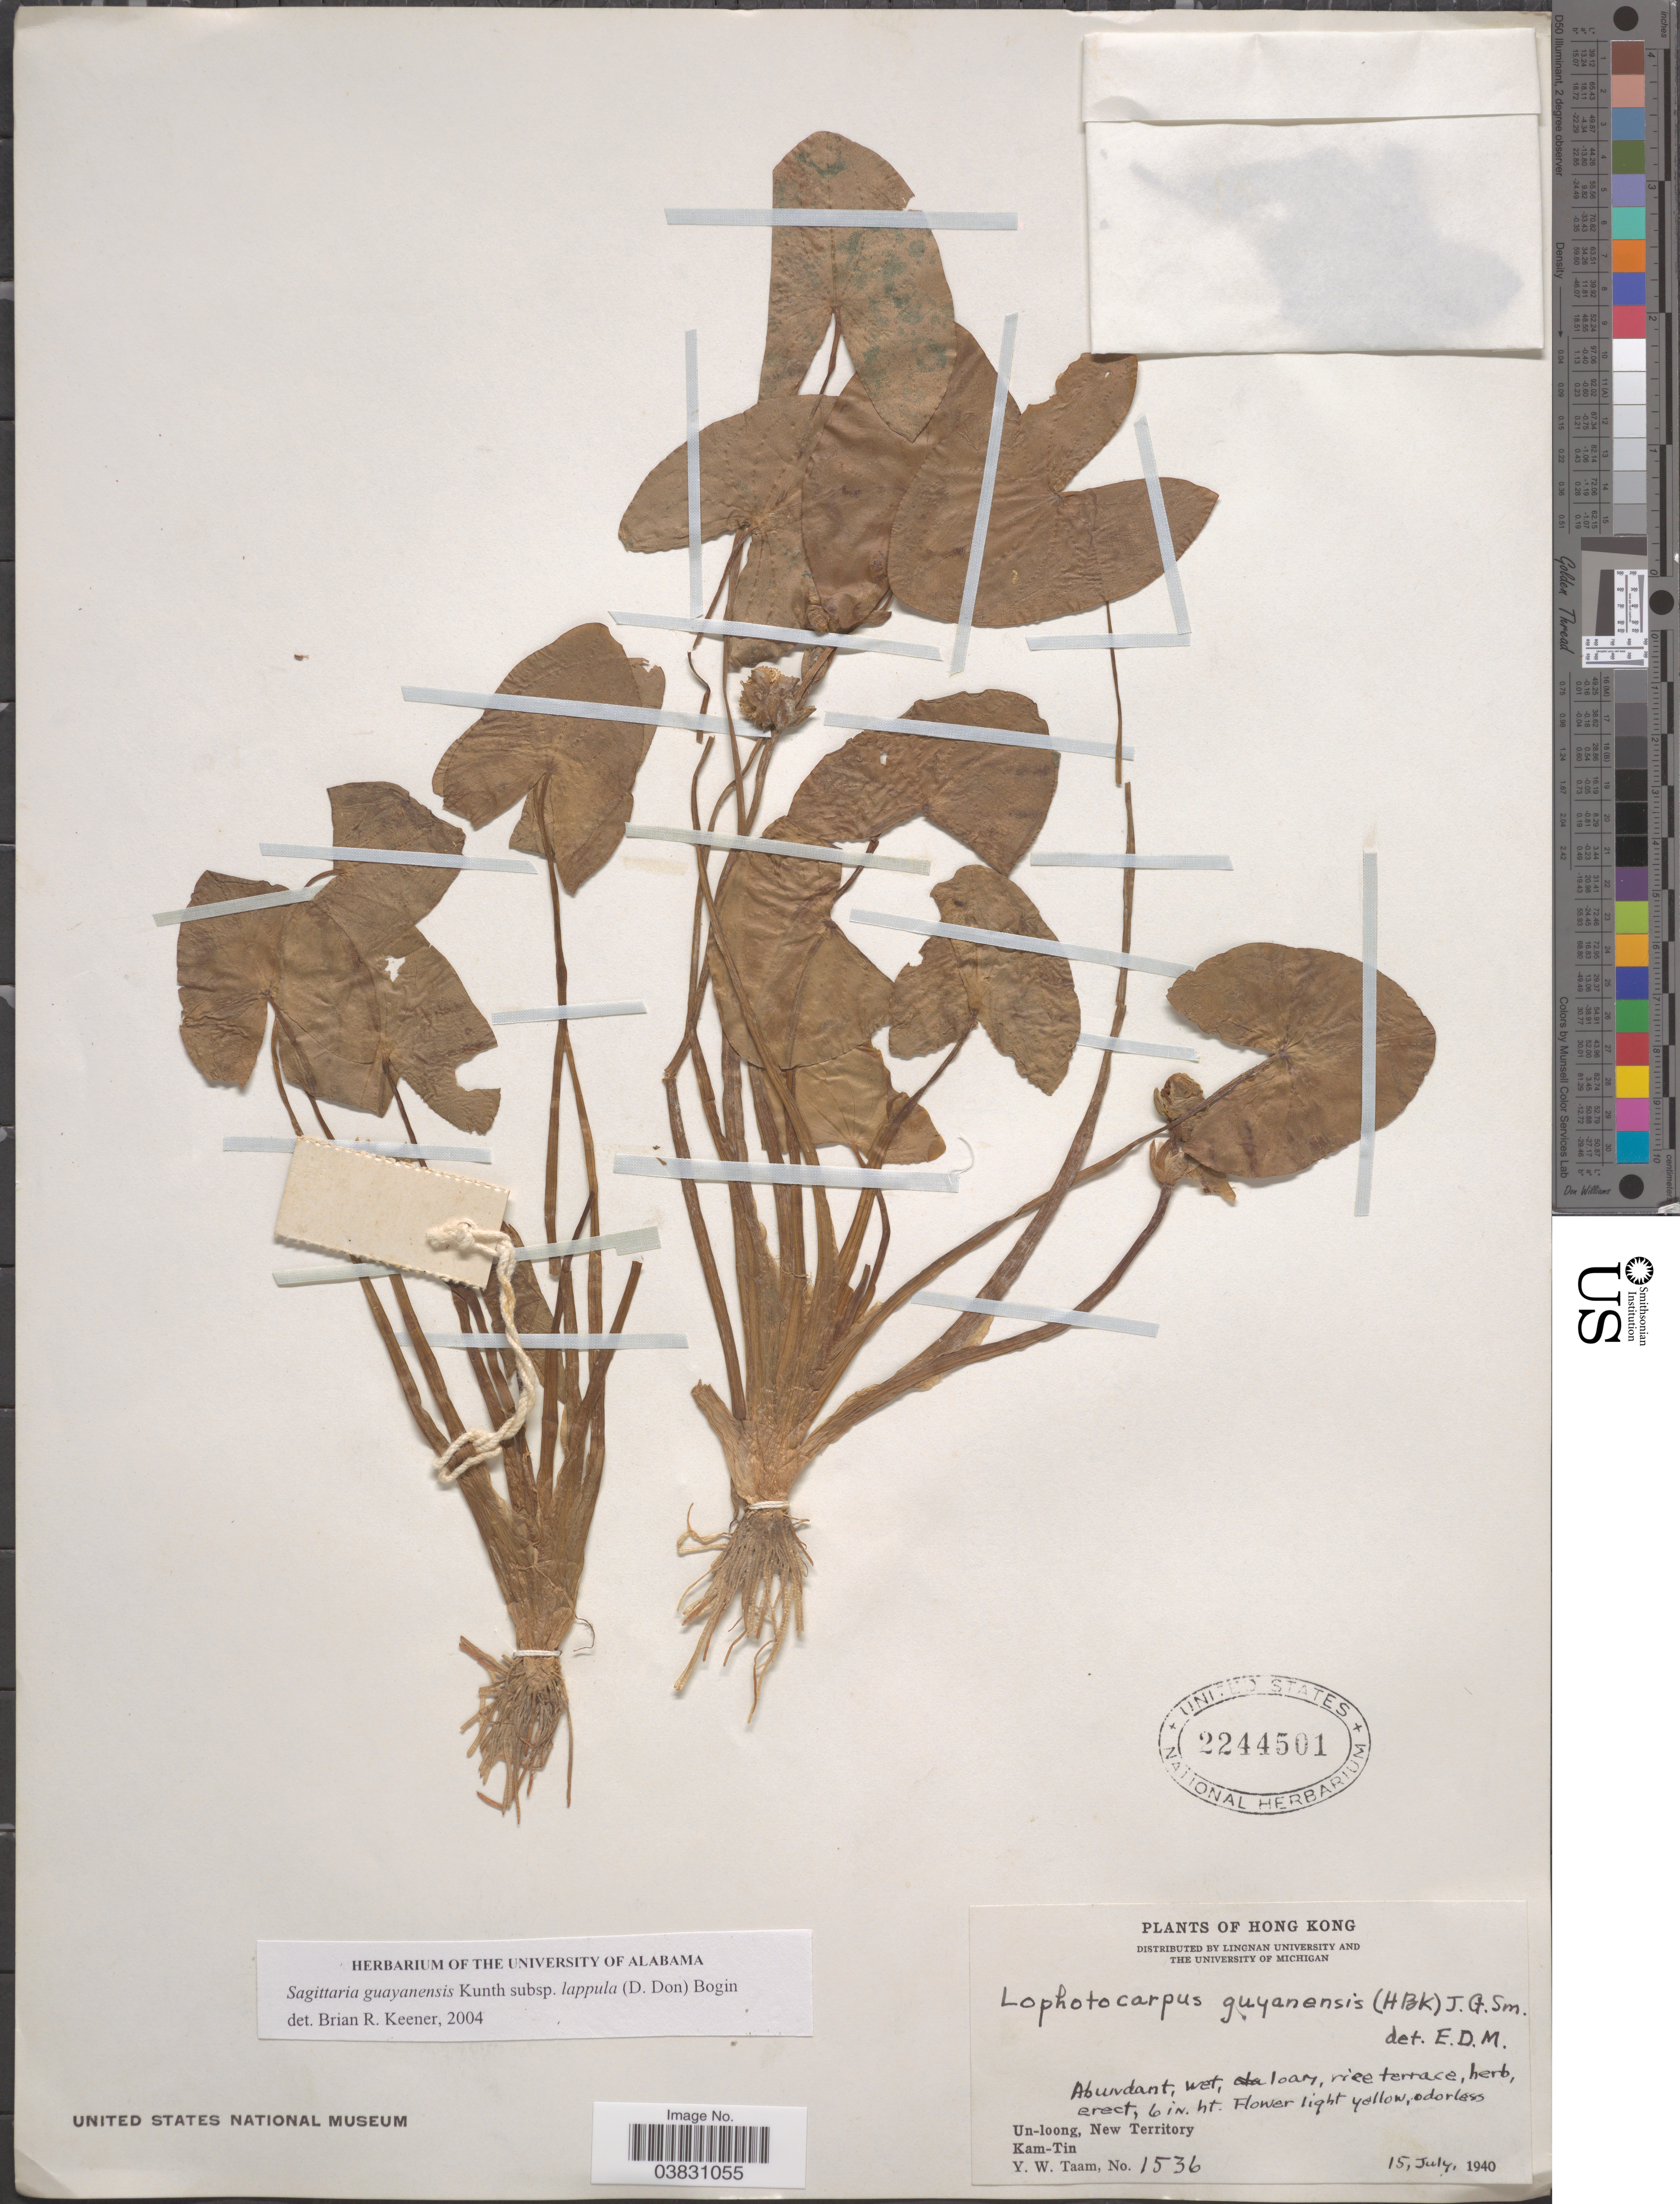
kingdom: Plantae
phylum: Tracheophyta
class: Liliopsida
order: Alismatales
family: Alismataceae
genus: Sagittaria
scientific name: Sagittaria guayanensis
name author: Kunth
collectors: Y. W. Taam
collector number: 1536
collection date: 1940-07-15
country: China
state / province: Hong Kong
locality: Un-loong, New Territory. Kam-Tin.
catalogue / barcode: US 2244501